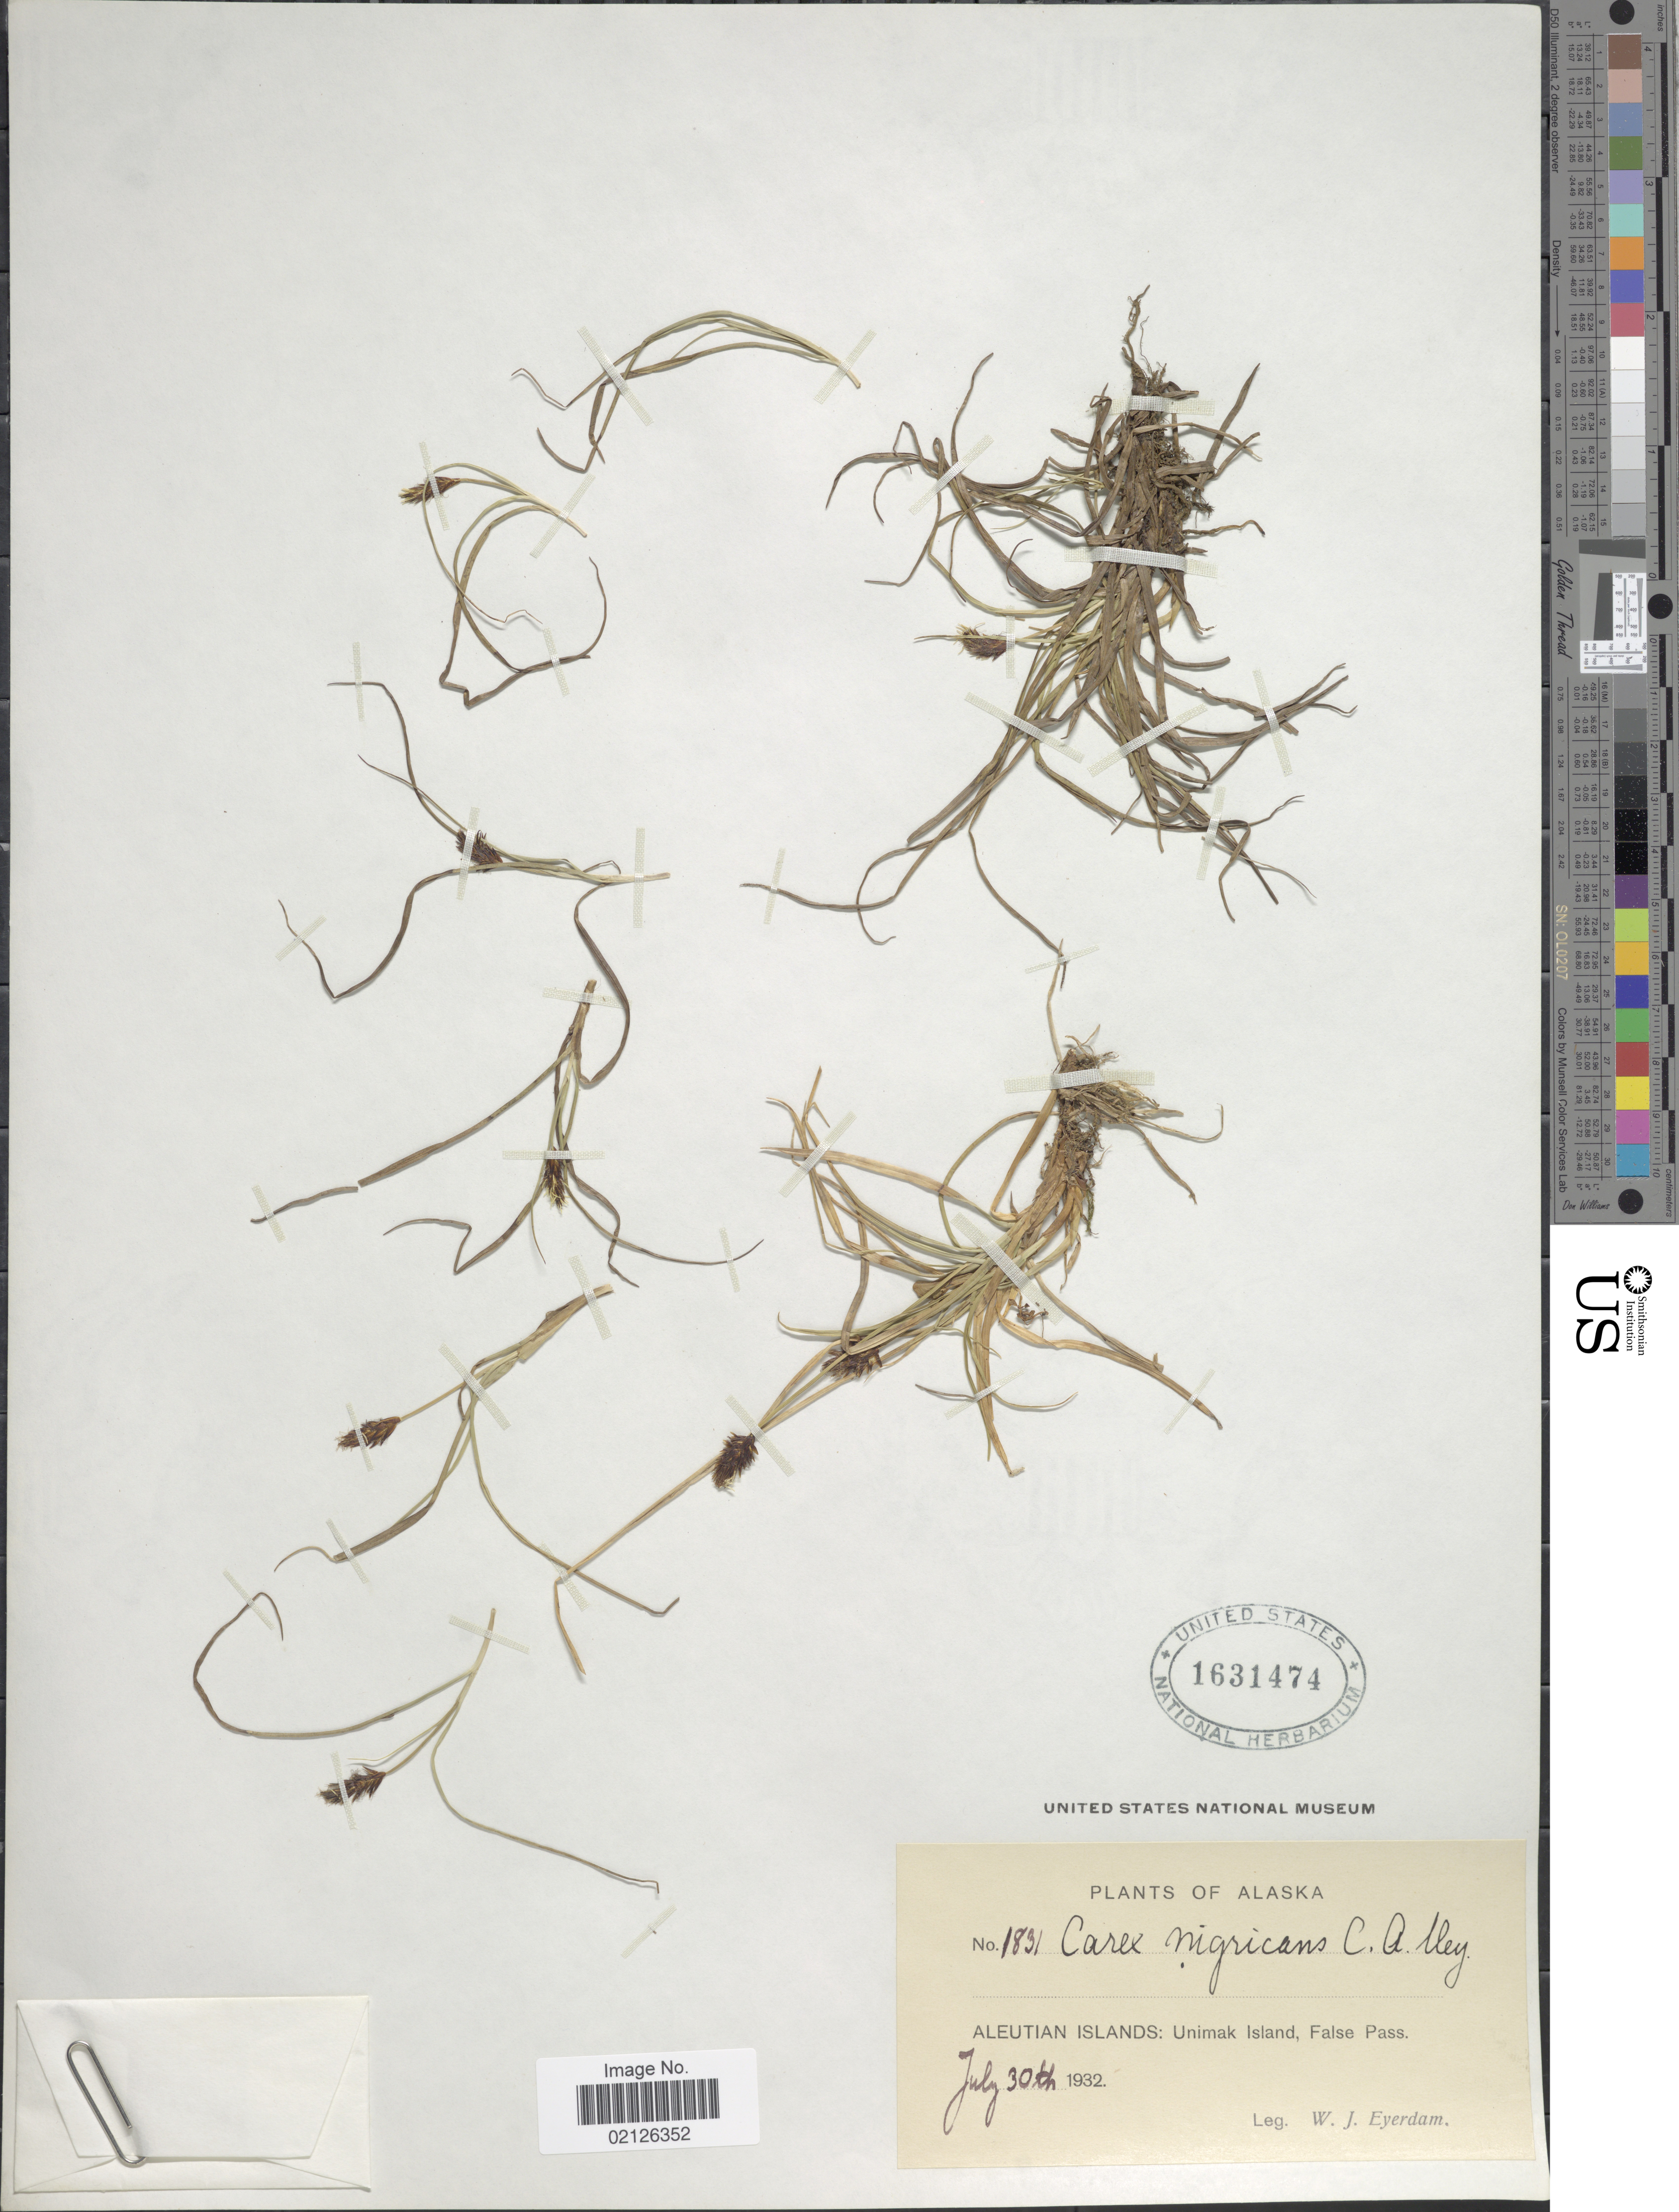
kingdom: Plantae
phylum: Tracheophyta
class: Liliopsida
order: Poales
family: Cyperaceae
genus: Carex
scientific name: Carex nigricans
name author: C.A. Mey.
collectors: W. J. Eyerdam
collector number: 1831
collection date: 1932-07-30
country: United States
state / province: Alaska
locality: Aleutian Islands: Unimak Island, False Pass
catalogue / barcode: US 1631474